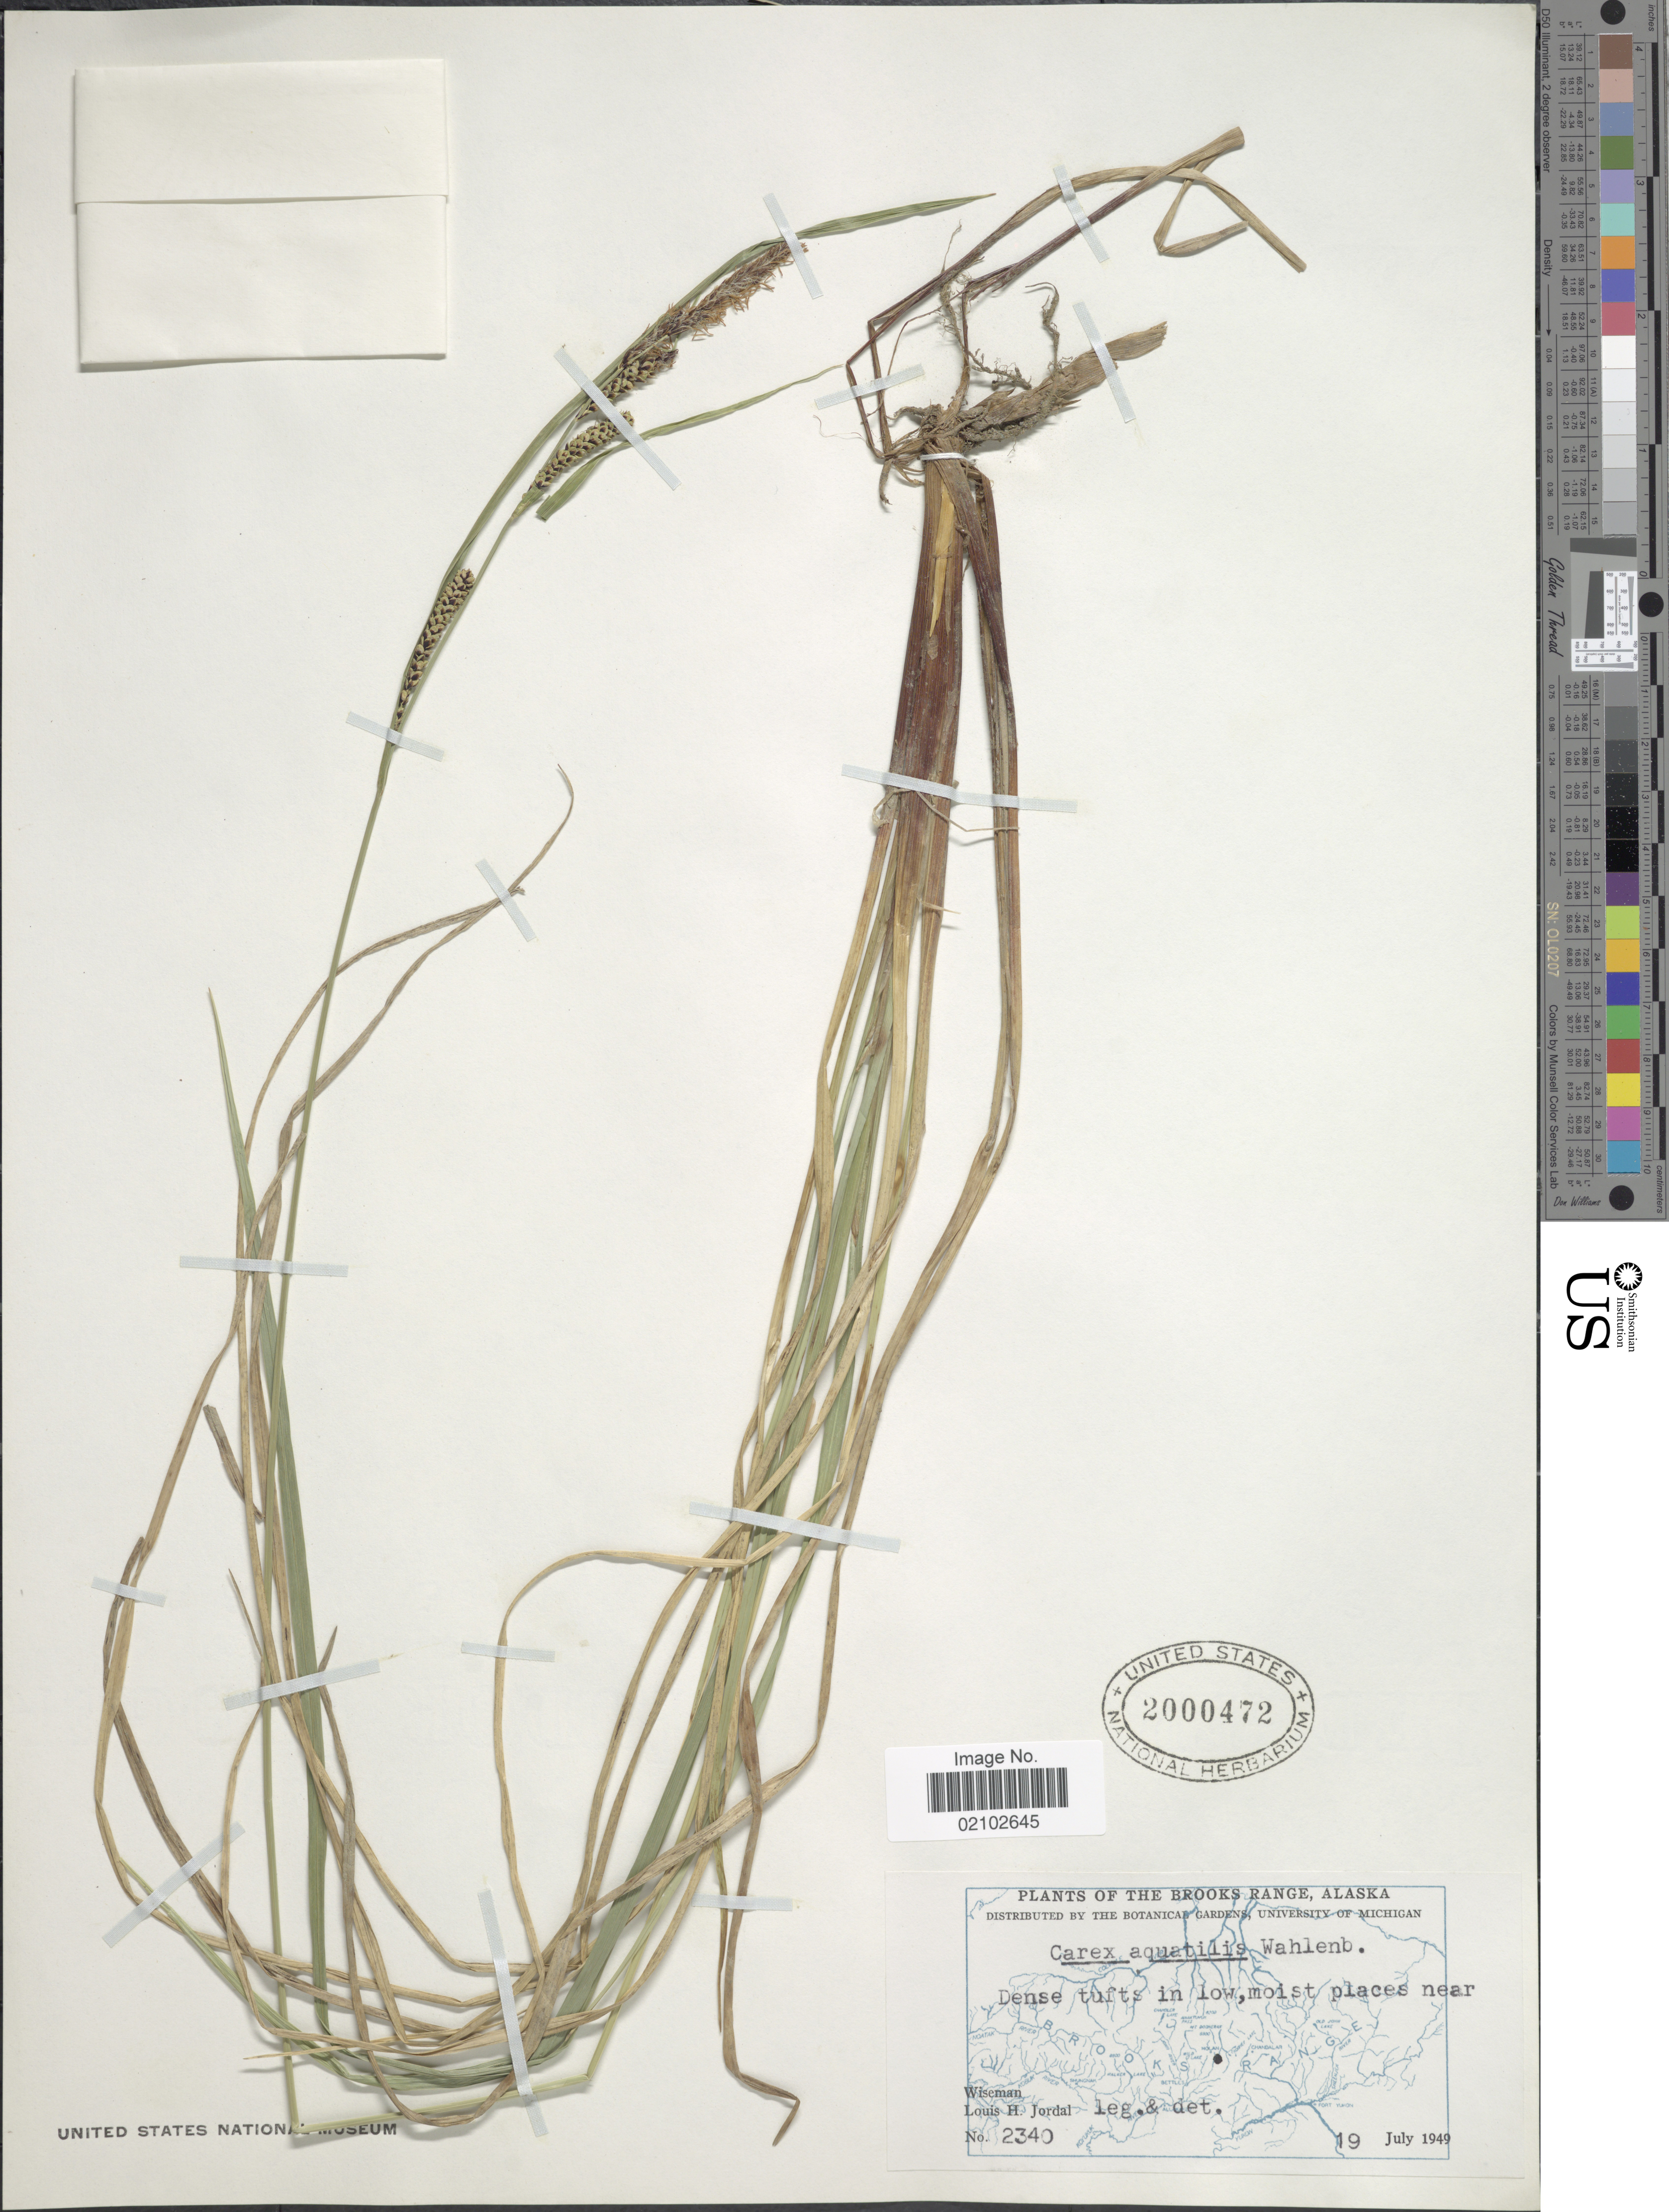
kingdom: Plantae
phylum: Tracheophyta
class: Liliopsida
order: Poales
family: Cyperaceae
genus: Carex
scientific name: Carex aquatilis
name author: Wahlenb.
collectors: L. Jordal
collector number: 2340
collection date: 1949-07-19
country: United States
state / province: Alaska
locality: The Brooks Range, in low, moist places near Wiseman.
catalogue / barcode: US 2000472